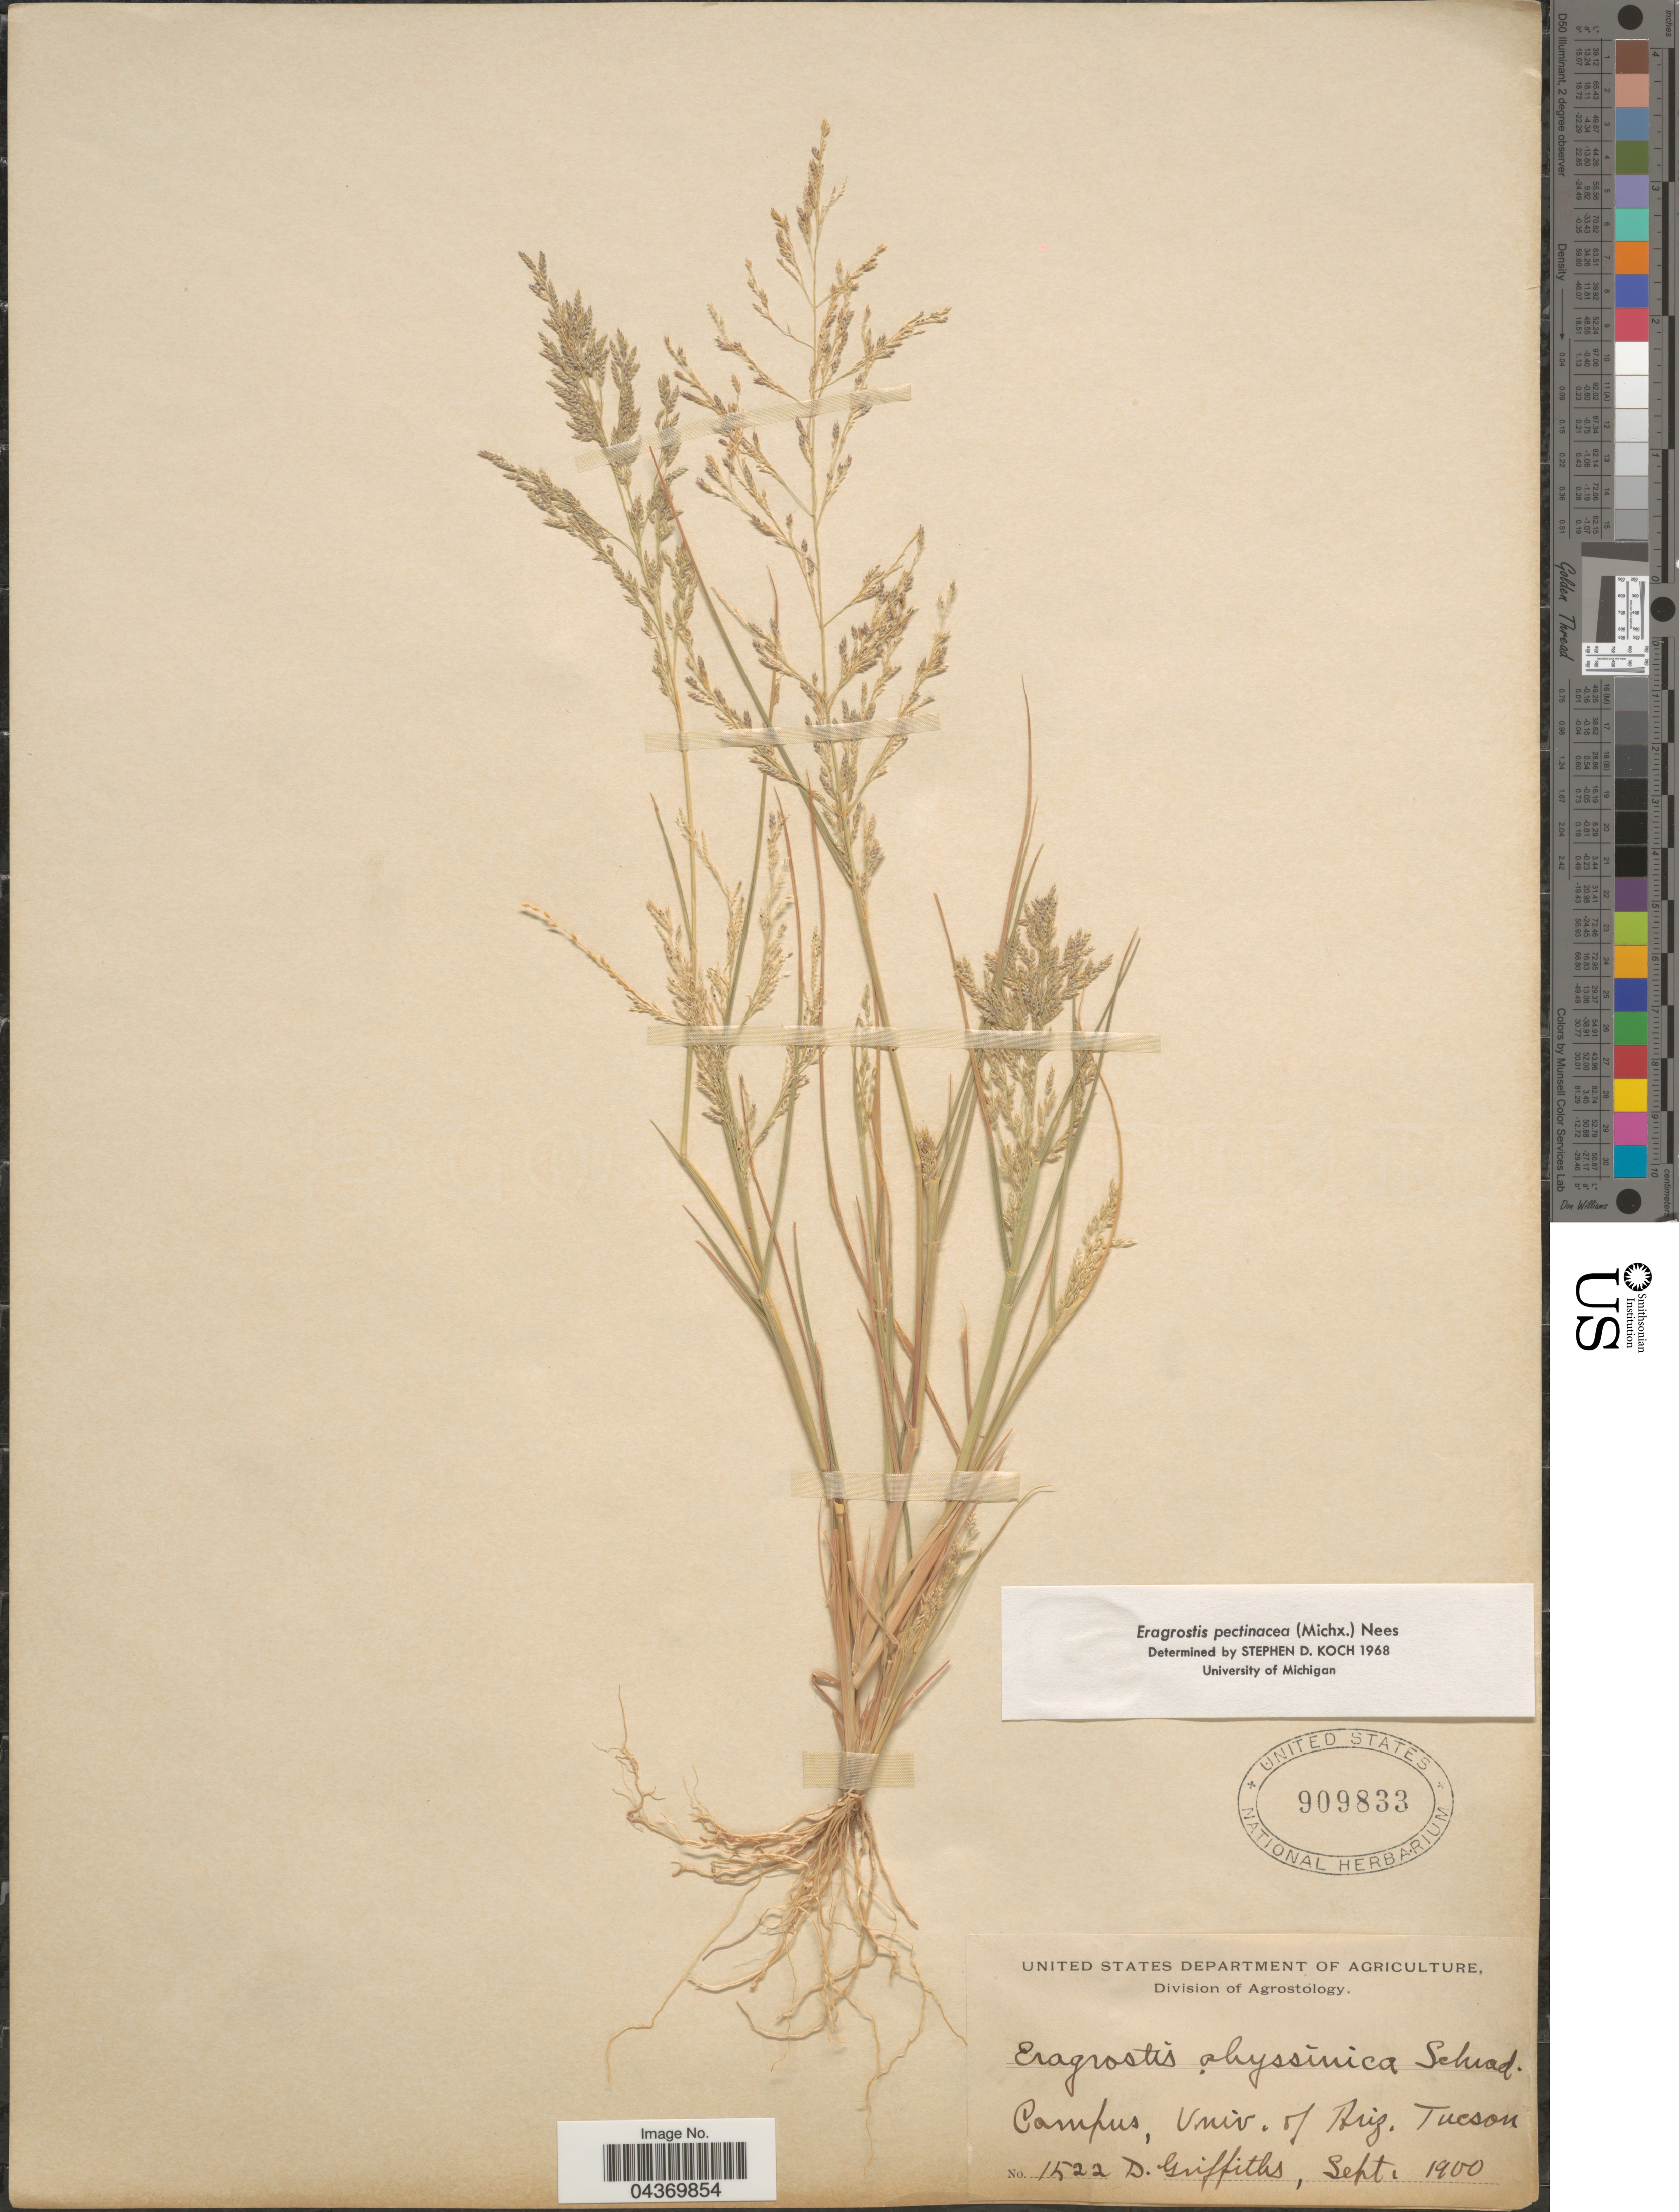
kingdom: Plantae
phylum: Tracheophyta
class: Liliopsida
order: Poales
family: Poaceae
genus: Eragrostis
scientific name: Eragrostis pectinacea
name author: (Michx.) Nees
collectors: D. Griffiths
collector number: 1522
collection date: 1900-09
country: United States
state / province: Arizona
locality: Campus, Univ. of Ariz. Tucson.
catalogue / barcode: US 909833